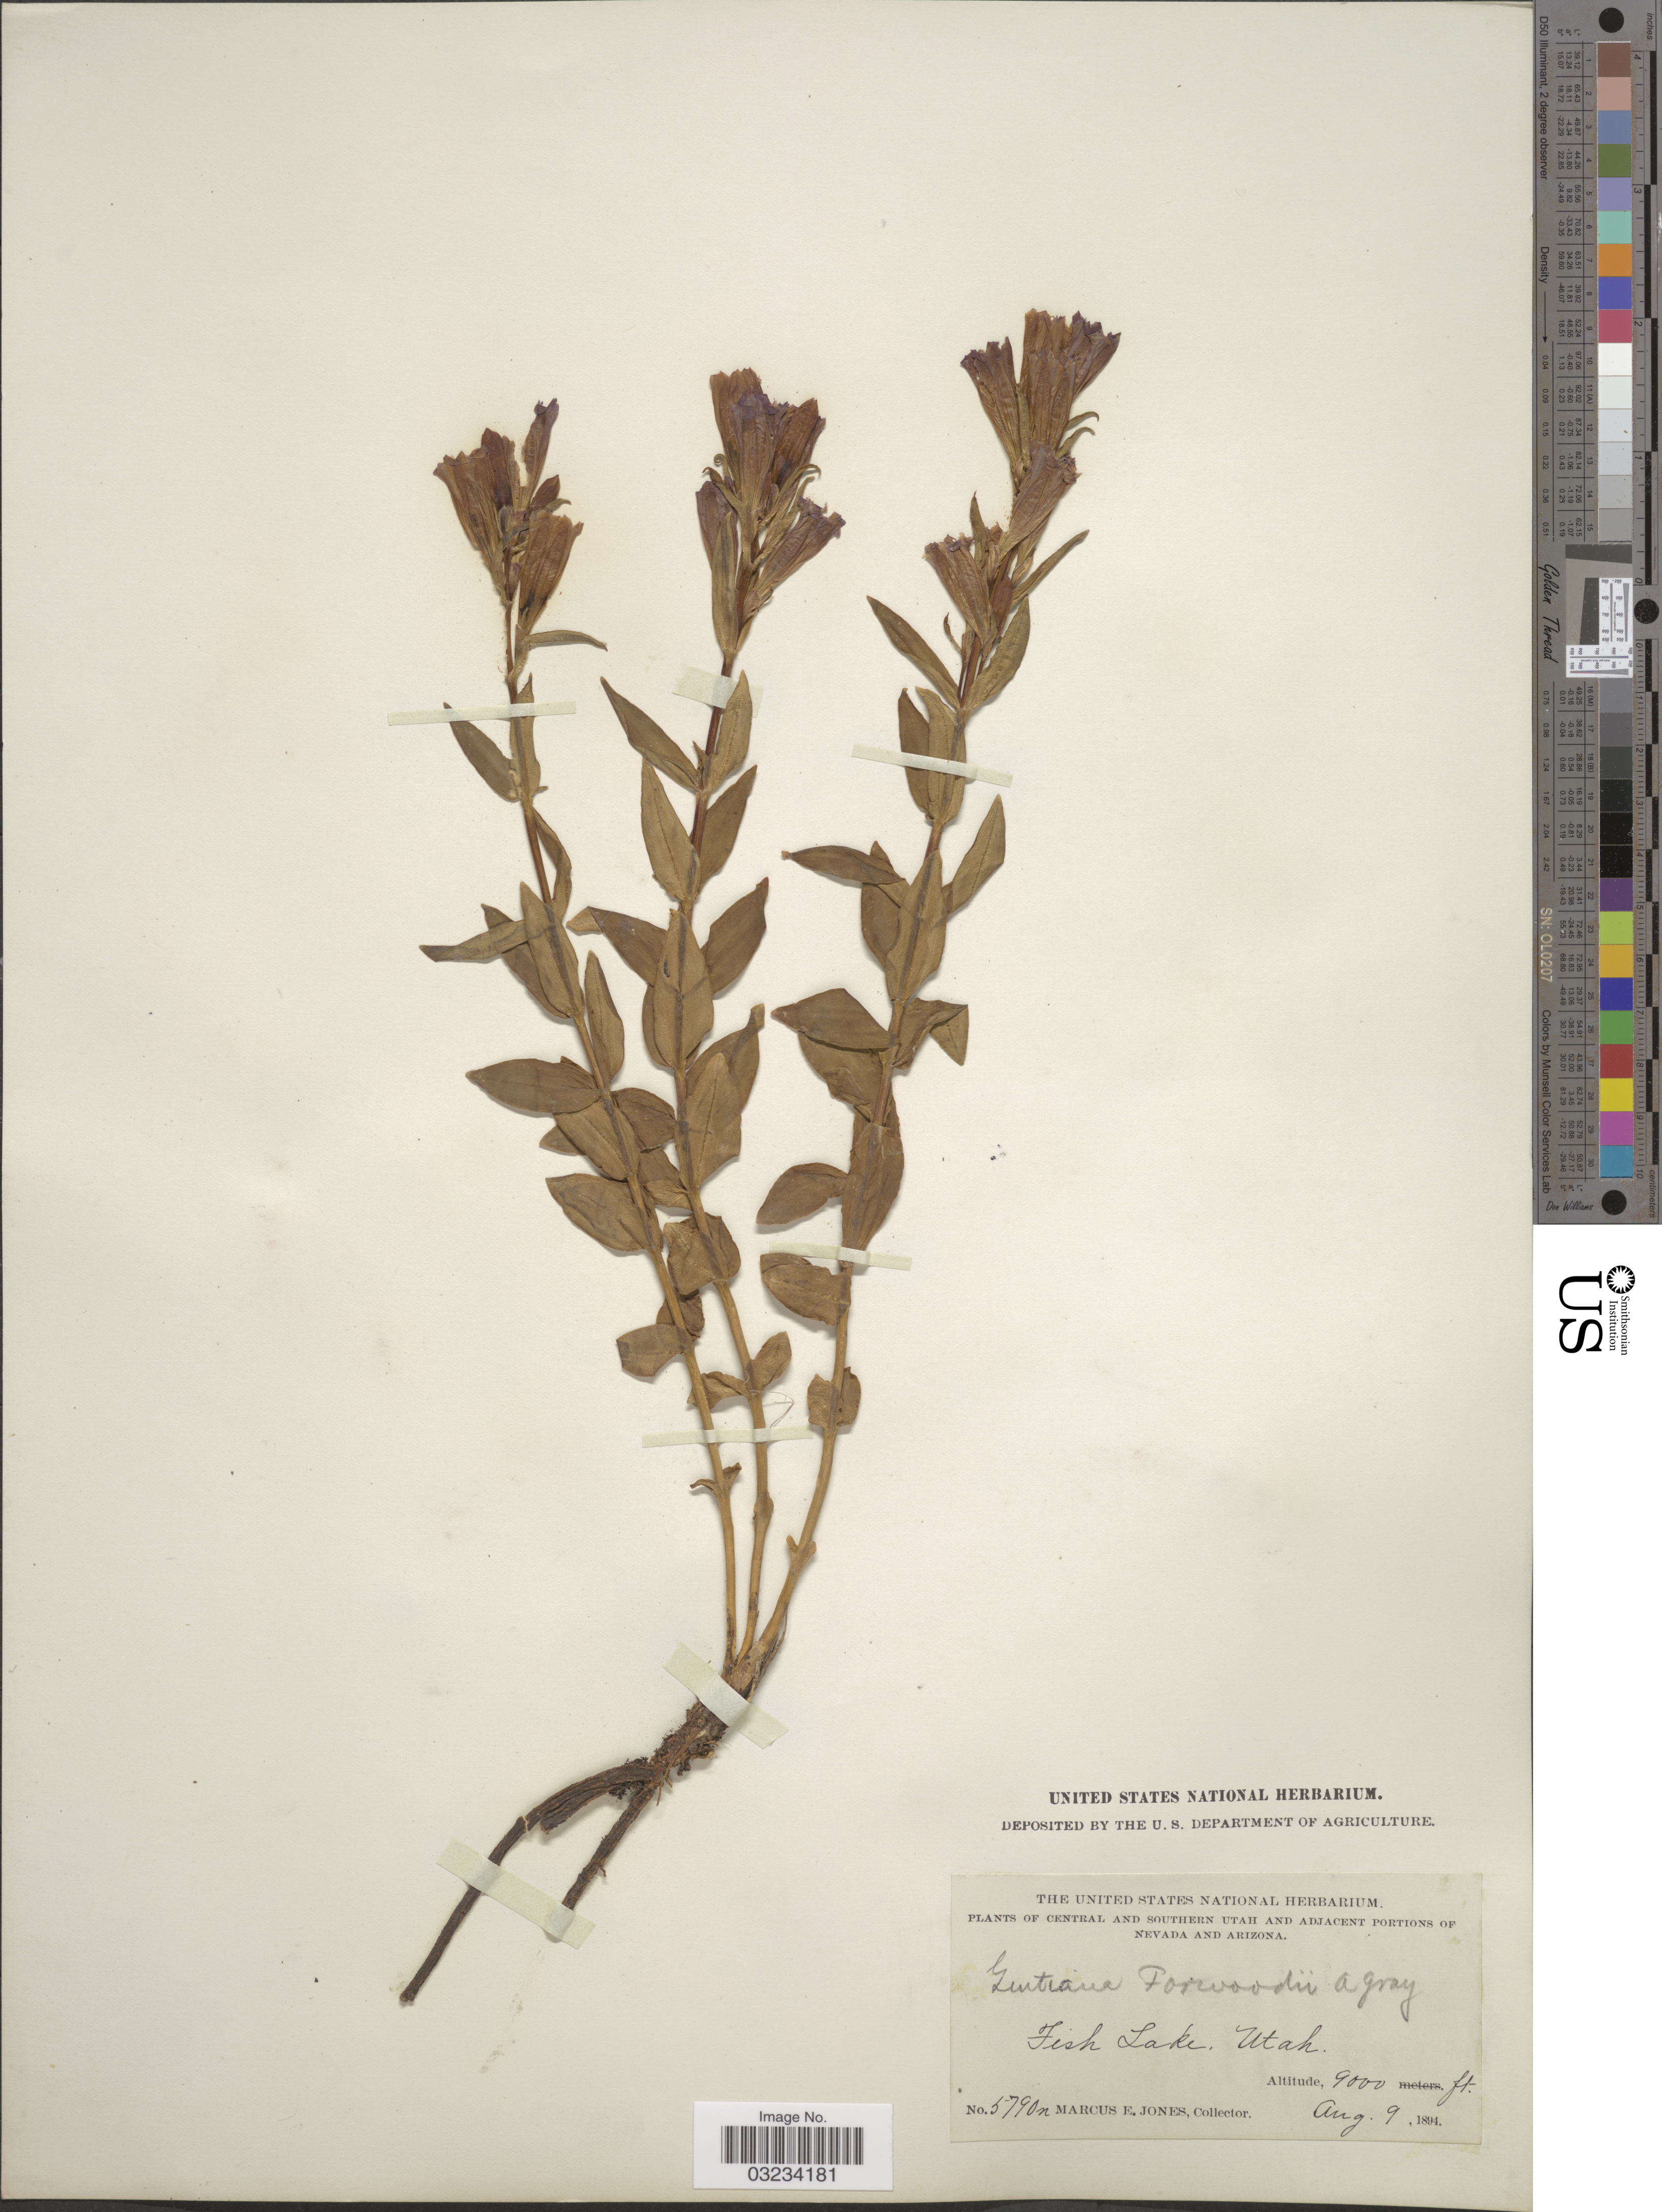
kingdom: Plantae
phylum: Tracheophyta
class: Magnoliopsida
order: Gentianales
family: Gentianaceae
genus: Gentiana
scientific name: Gentiana forwoodii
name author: A. Gray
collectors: M. E. Jones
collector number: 5790n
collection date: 1894-08-09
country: United States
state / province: Utah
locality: Central and Southern Utah, Fish Lake.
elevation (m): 2743